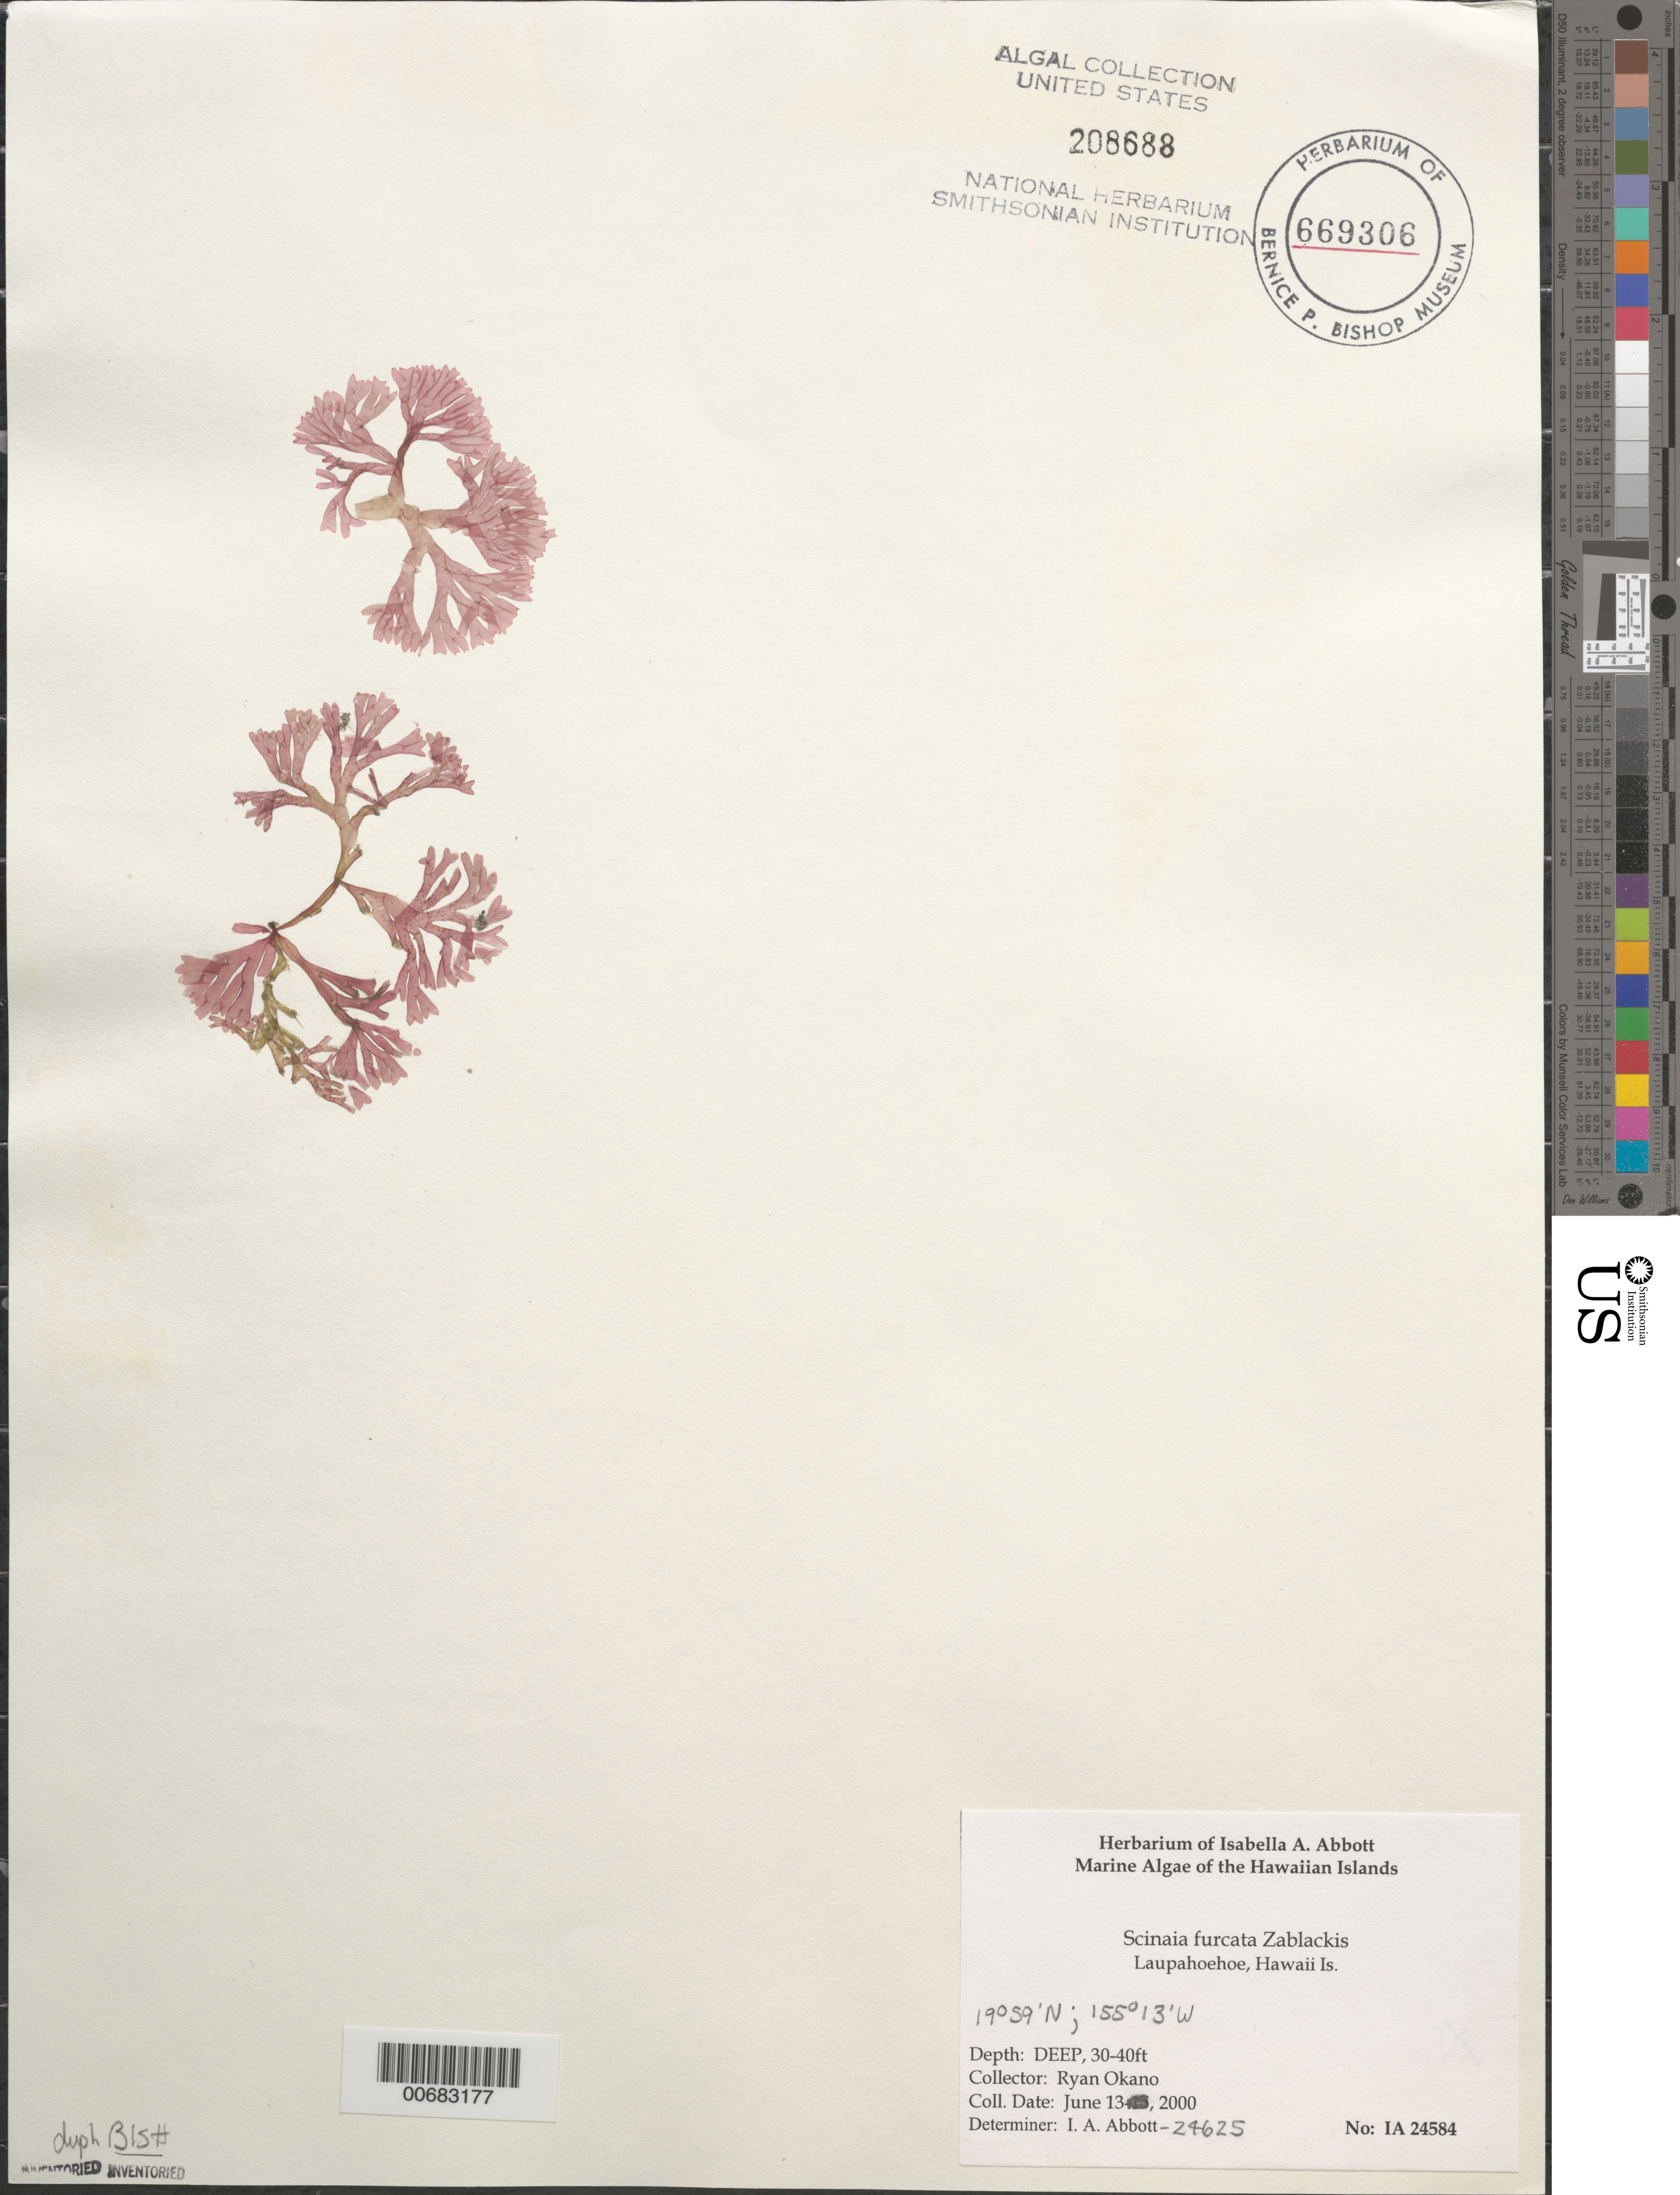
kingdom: Plantae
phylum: Rhodophyta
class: Florideophyceae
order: Nemaliales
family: Scinaiaceae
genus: Scinaia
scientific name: Scinaia furcata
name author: Zablackis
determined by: Abbott, Isabella A.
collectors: R. Okano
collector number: IAA 24584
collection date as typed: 13 Jun 2000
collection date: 2000-06-13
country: United States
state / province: Hawaii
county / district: Hawaii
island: Hawaii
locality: Laupahoehoe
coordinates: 19 59' N, 155 13' W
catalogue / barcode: US 208688